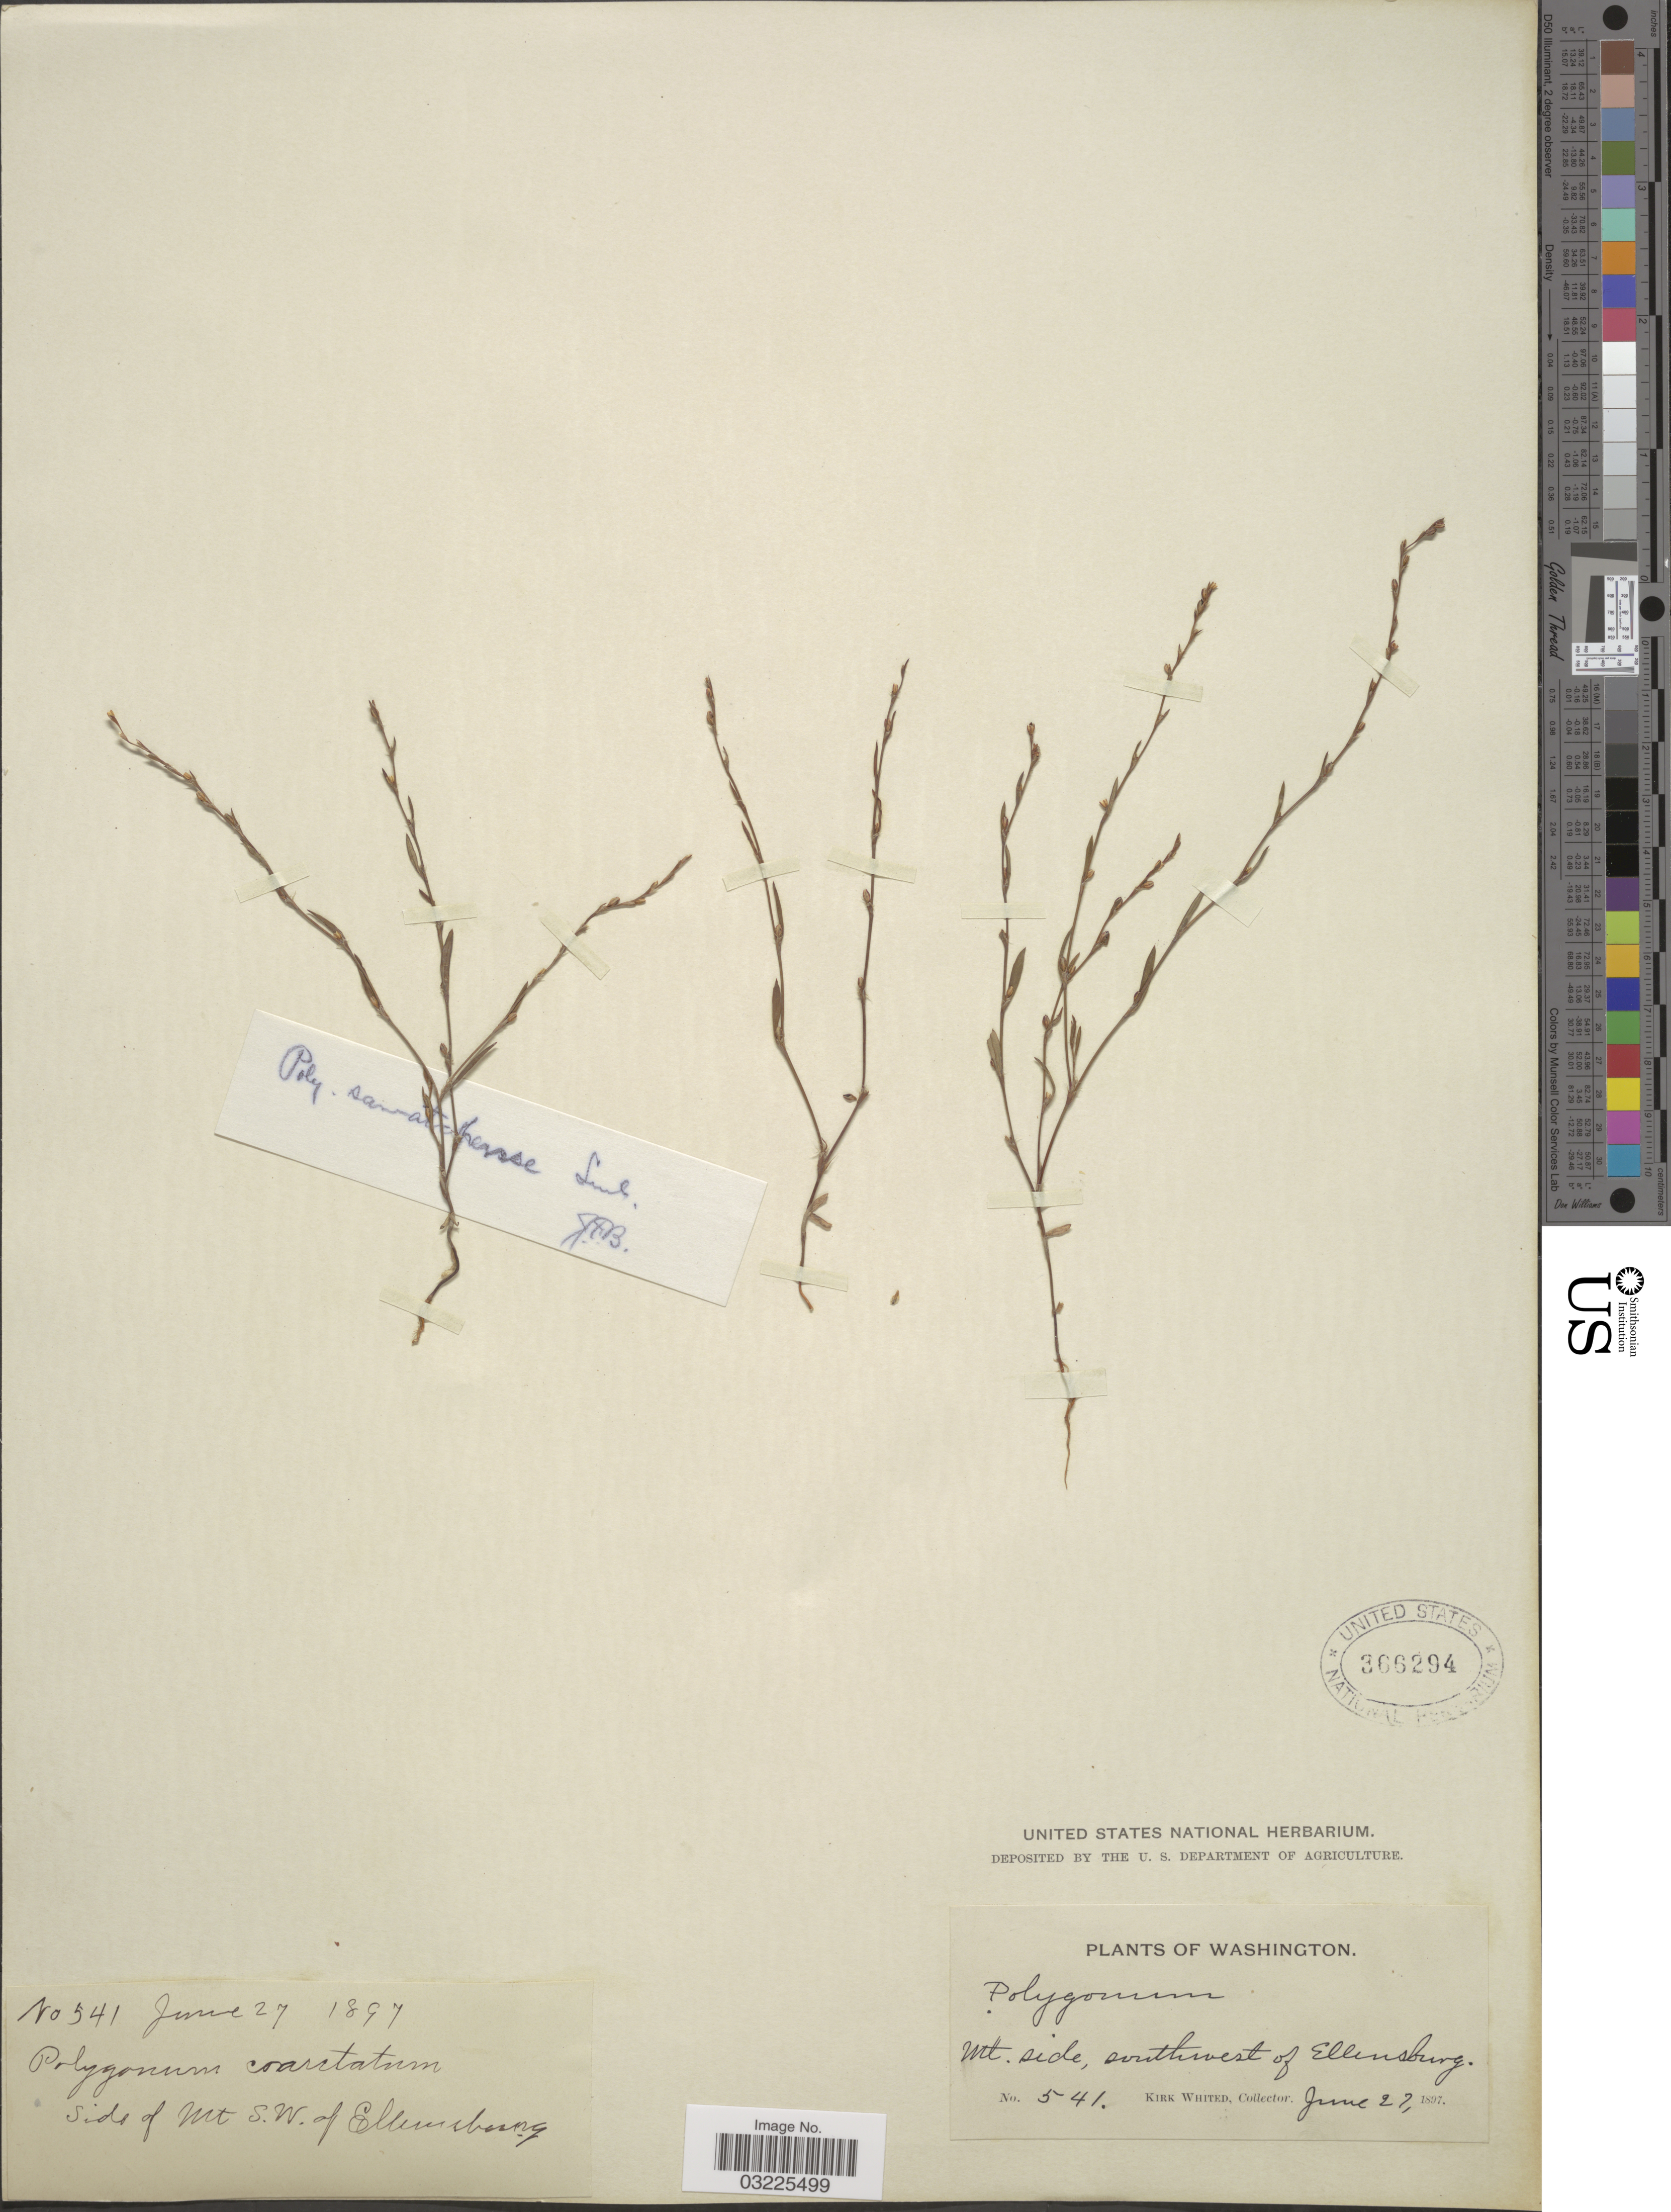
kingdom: Plantae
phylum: Tracheophyta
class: Magnoliopsida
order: Caryophyllales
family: Polygonaceae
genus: Polygonum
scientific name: Polygonum sawatchense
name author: Small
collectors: K. Whited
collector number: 541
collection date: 1897-06-27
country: United States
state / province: Washington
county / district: Kittitas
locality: Mt. side, southwest of Ellensburg.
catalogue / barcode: US 366294